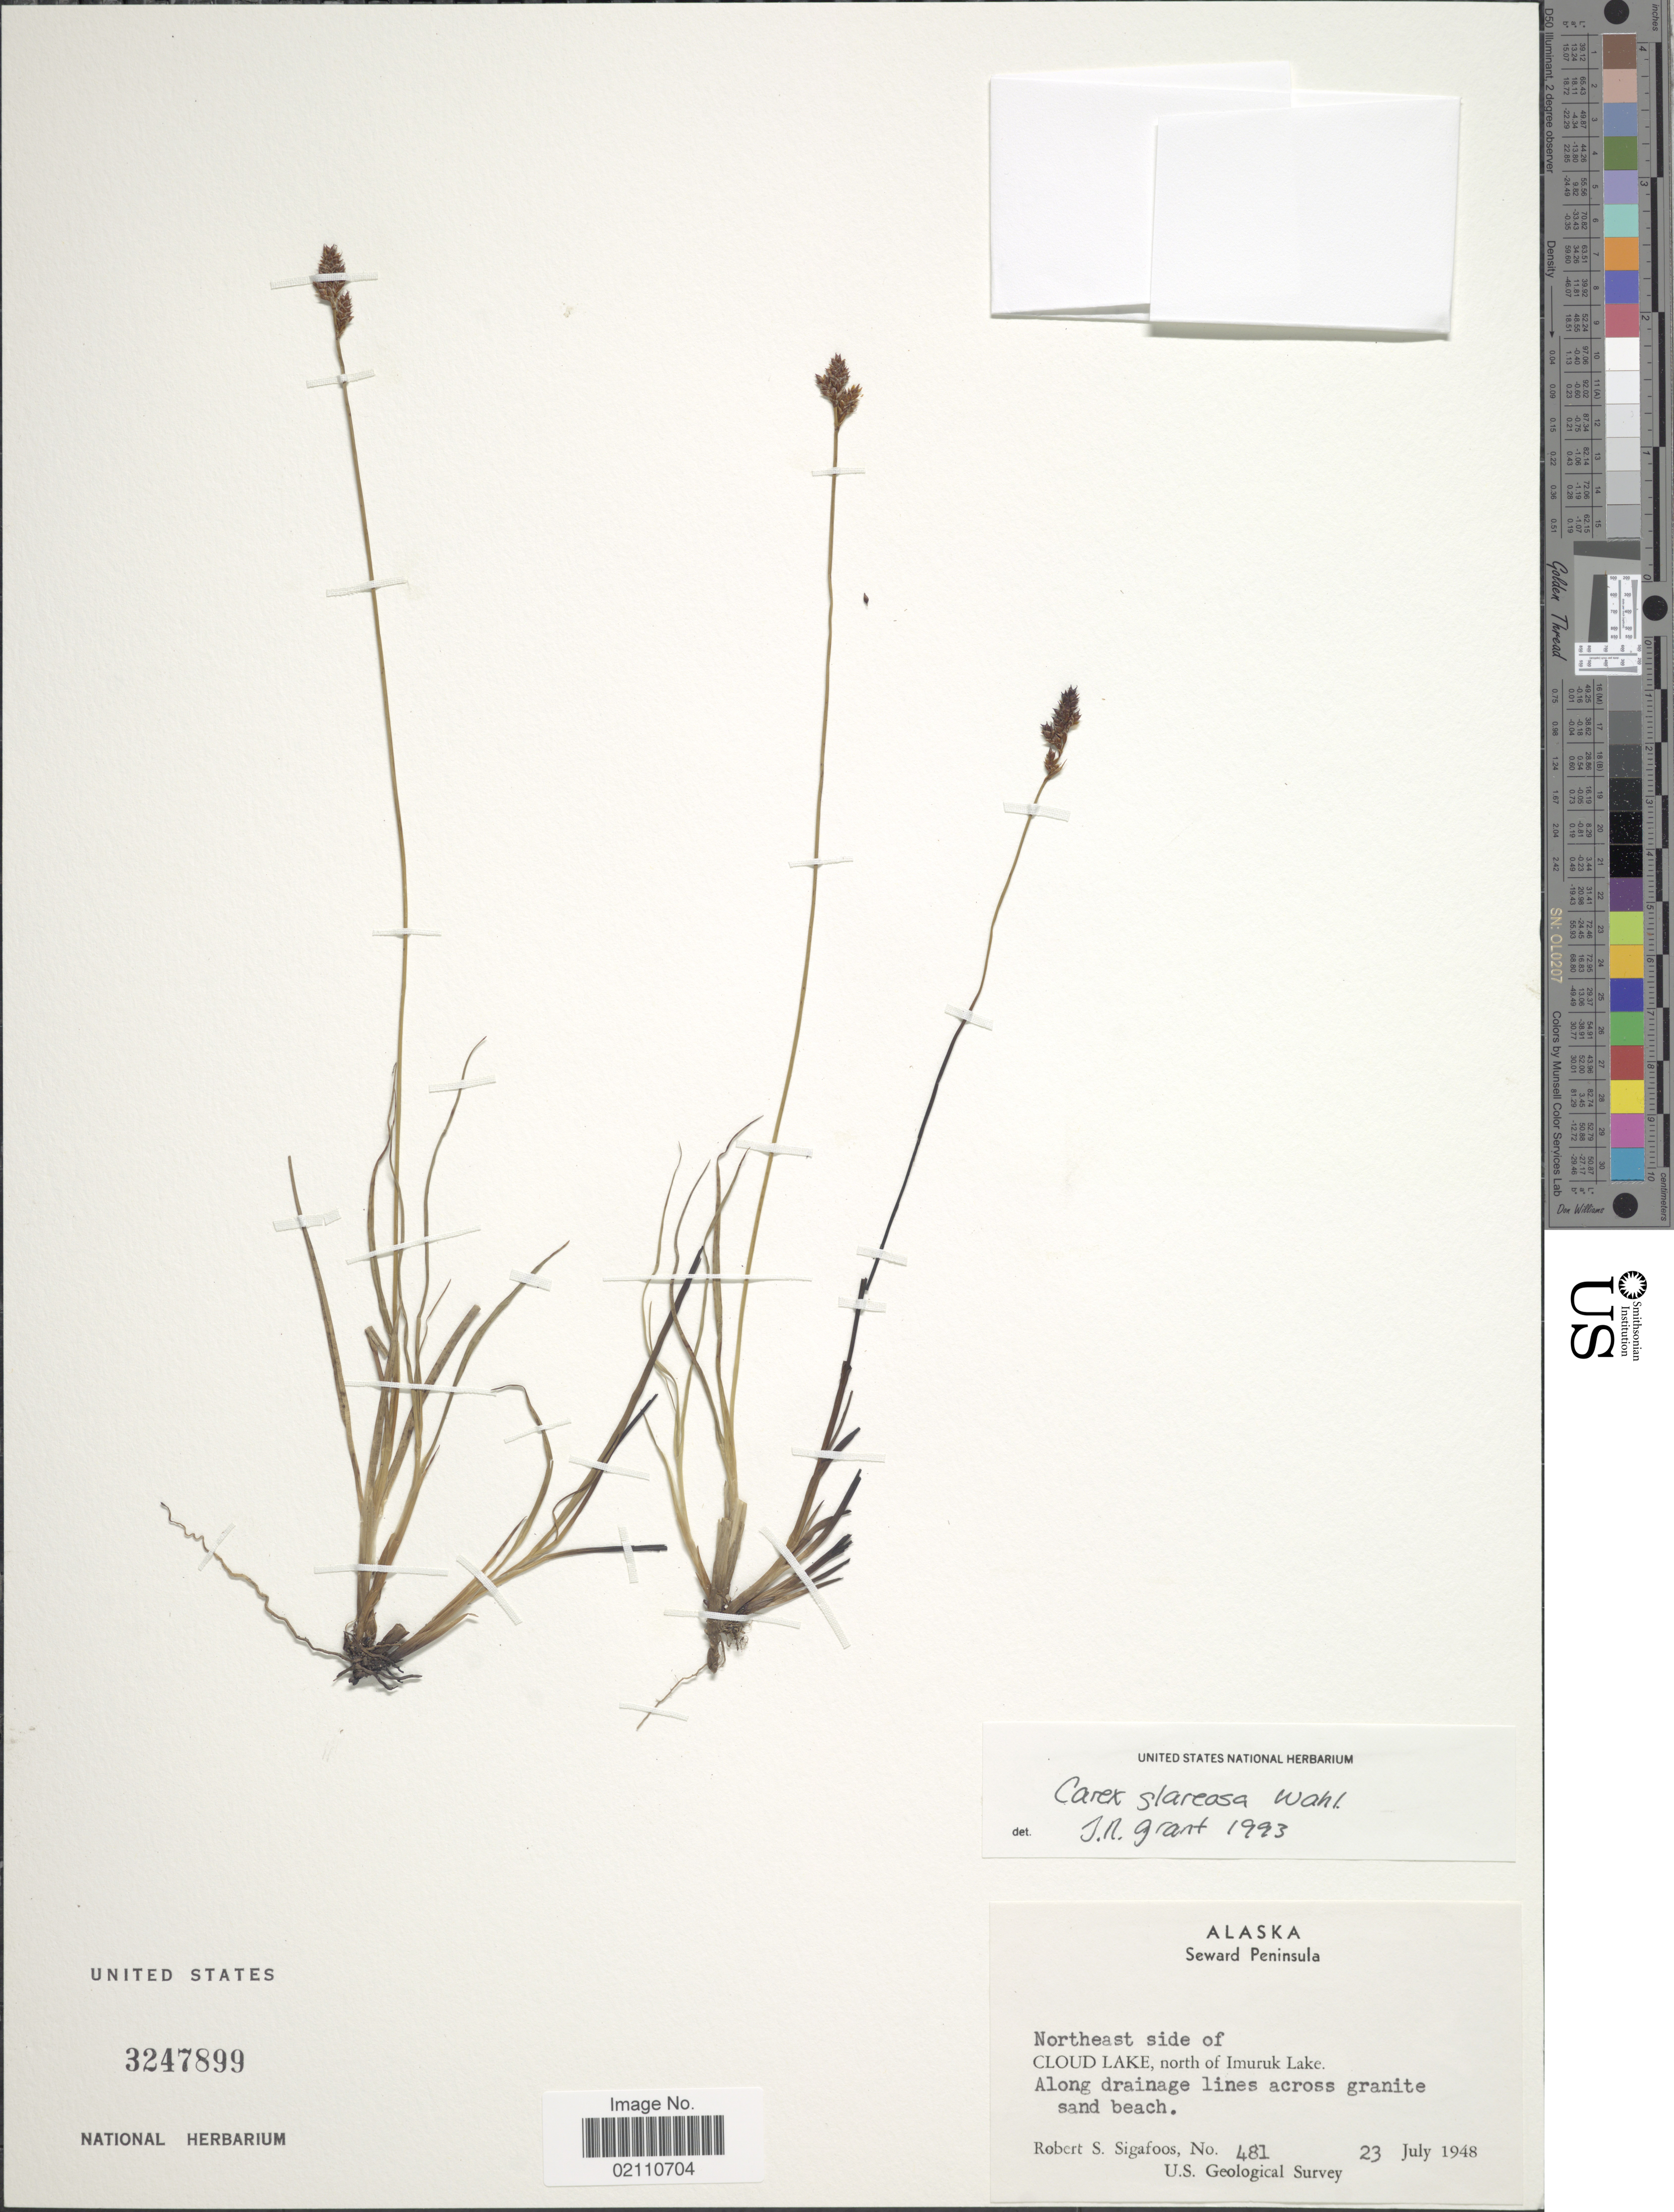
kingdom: Plantae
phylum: Tracheophyta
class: Liliopsida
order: Poales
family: Cyperaceae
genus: Carex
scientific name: Carex glareosa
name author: Schkuhr ex Wahlenb.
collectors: R. Sigafoos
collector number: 481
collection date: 1948-07-23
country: United States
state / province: Alaska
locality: Seward Peninsula, Northeast side of Cloud Lake, north of Imuruk Lake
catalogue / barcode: US 3247899